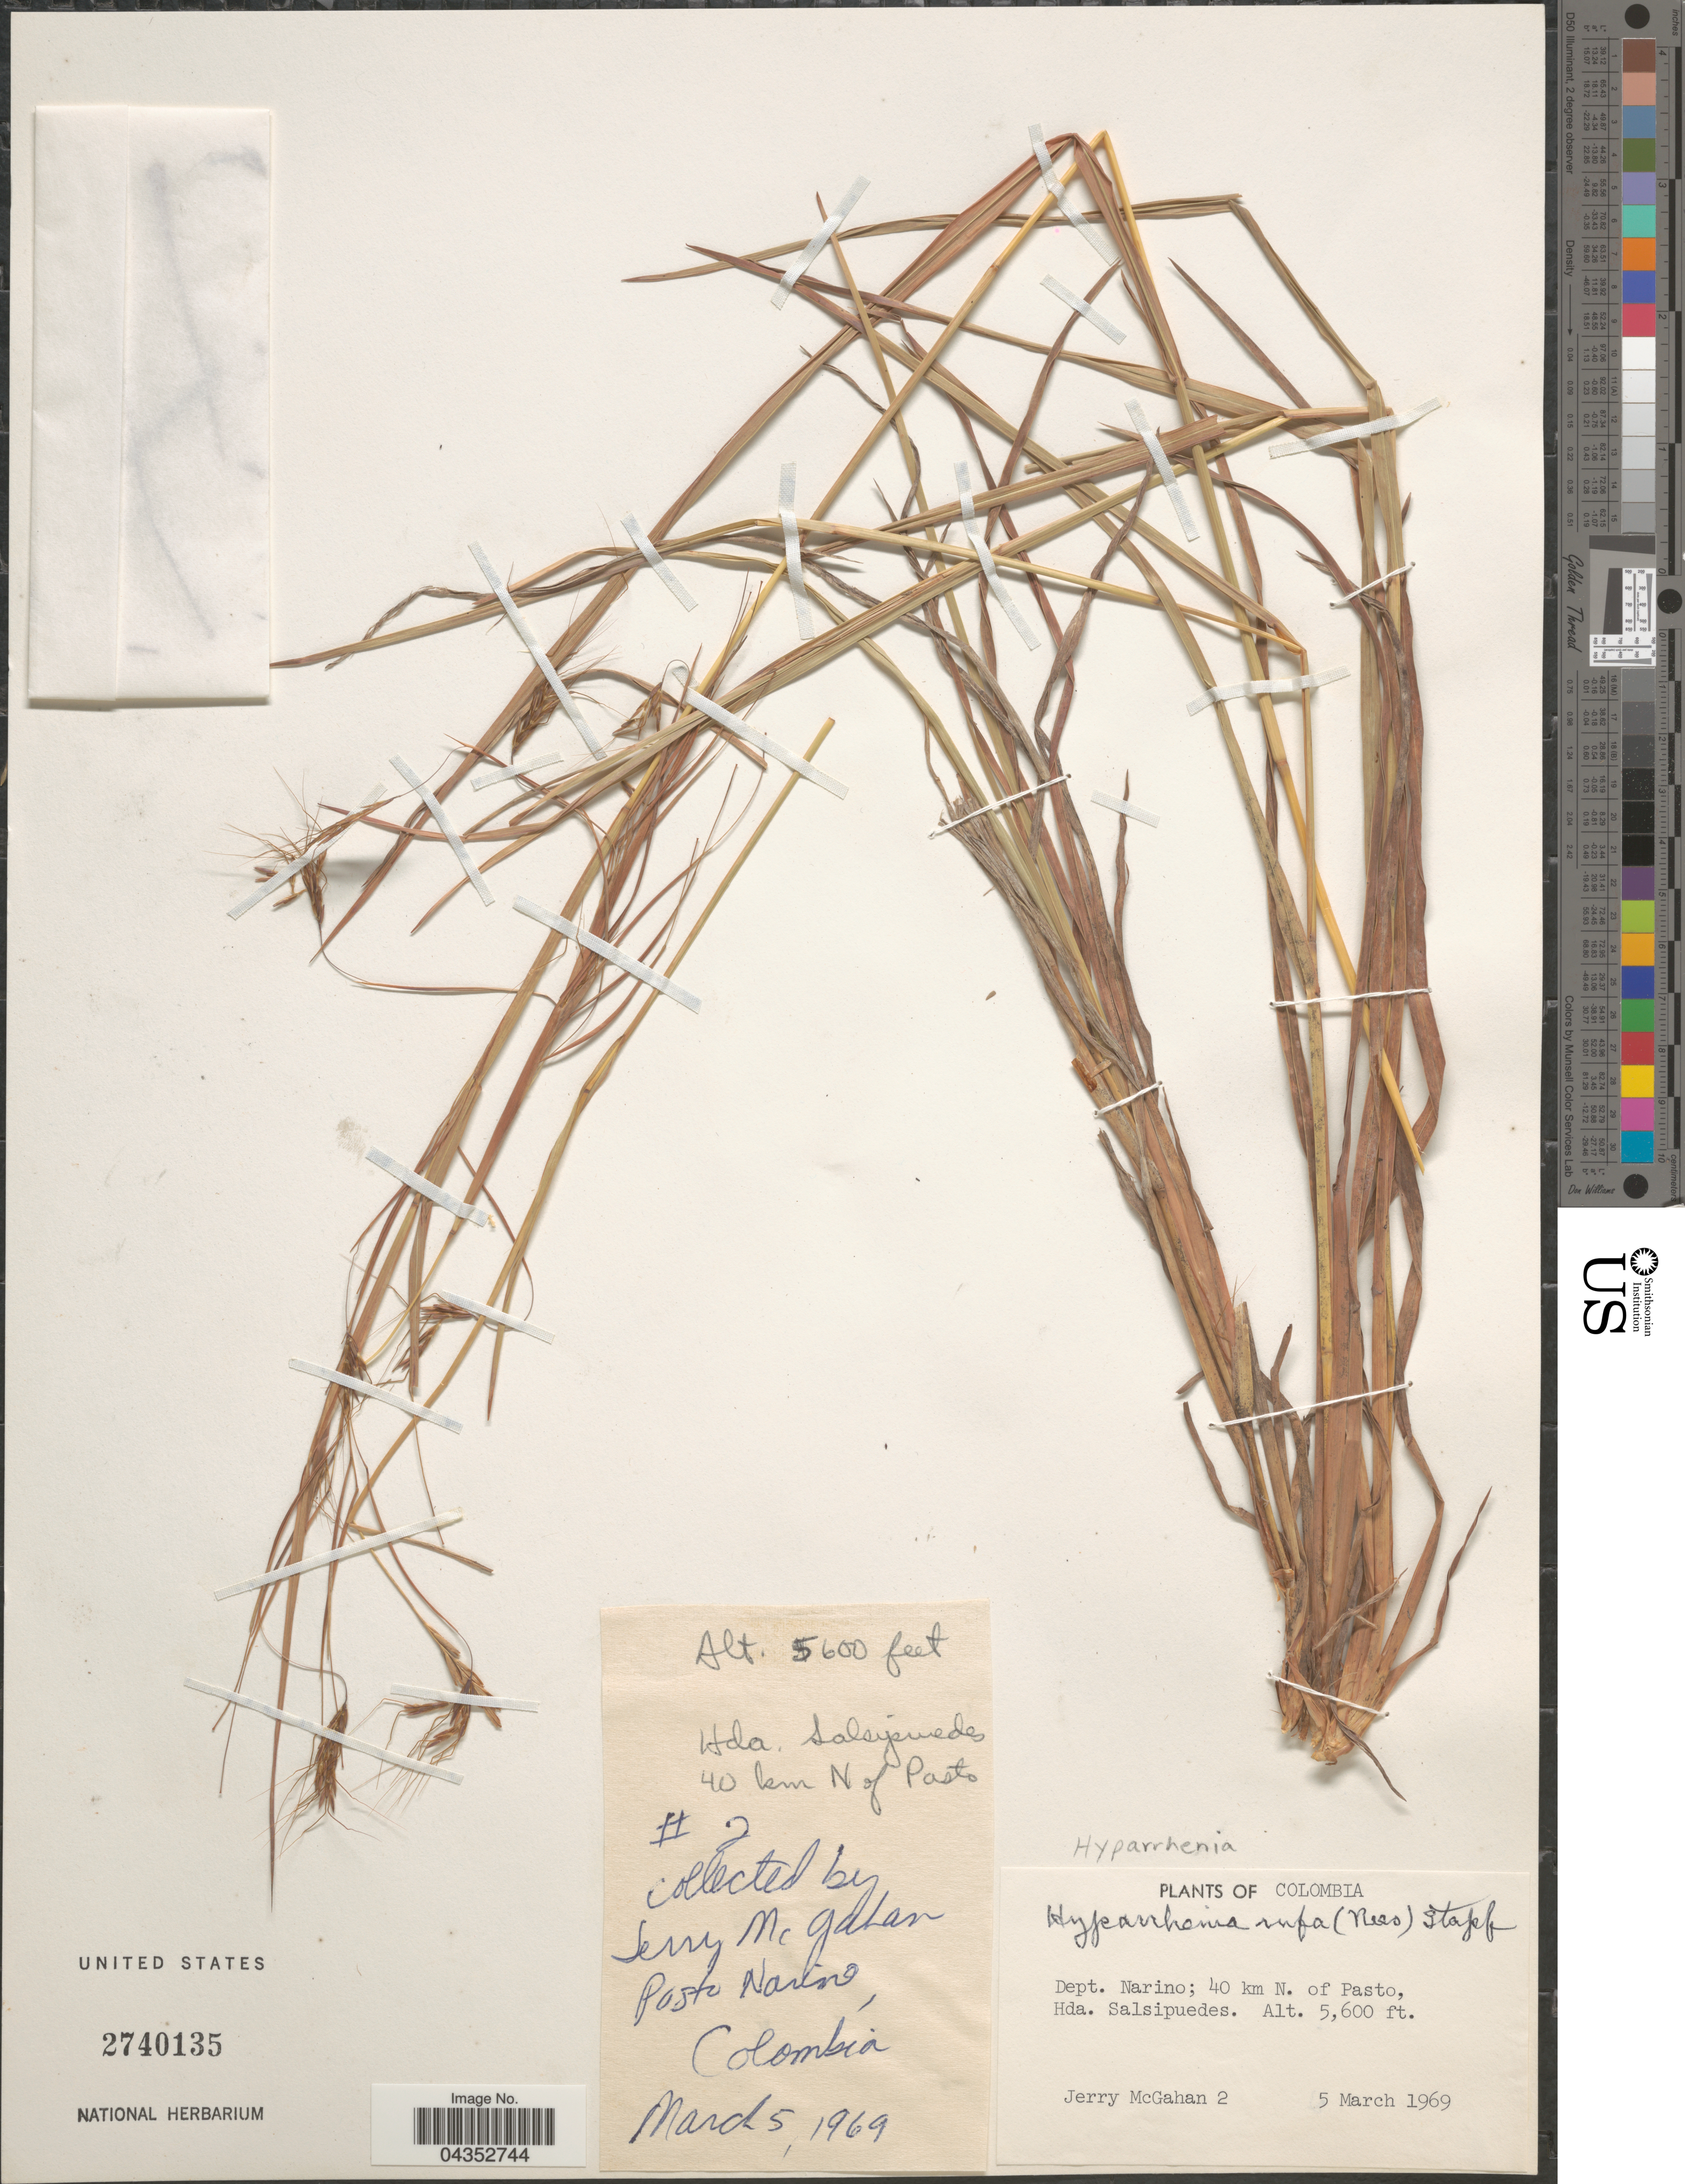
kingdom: Plantae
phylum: Tracheophyta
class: Liliopsida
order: Poales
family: Poaceae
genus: Hyparrhenia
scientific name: Hyparrhenia rufa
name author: (Nees) Stapf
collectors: J. McGahan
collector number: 2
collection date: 1969-03-05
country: Colombia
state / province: Nariño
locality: Dept. Narino; 40 km N. of Pasto, Hda. Salsipuedes.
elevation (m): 1707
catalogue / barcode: US 2740135